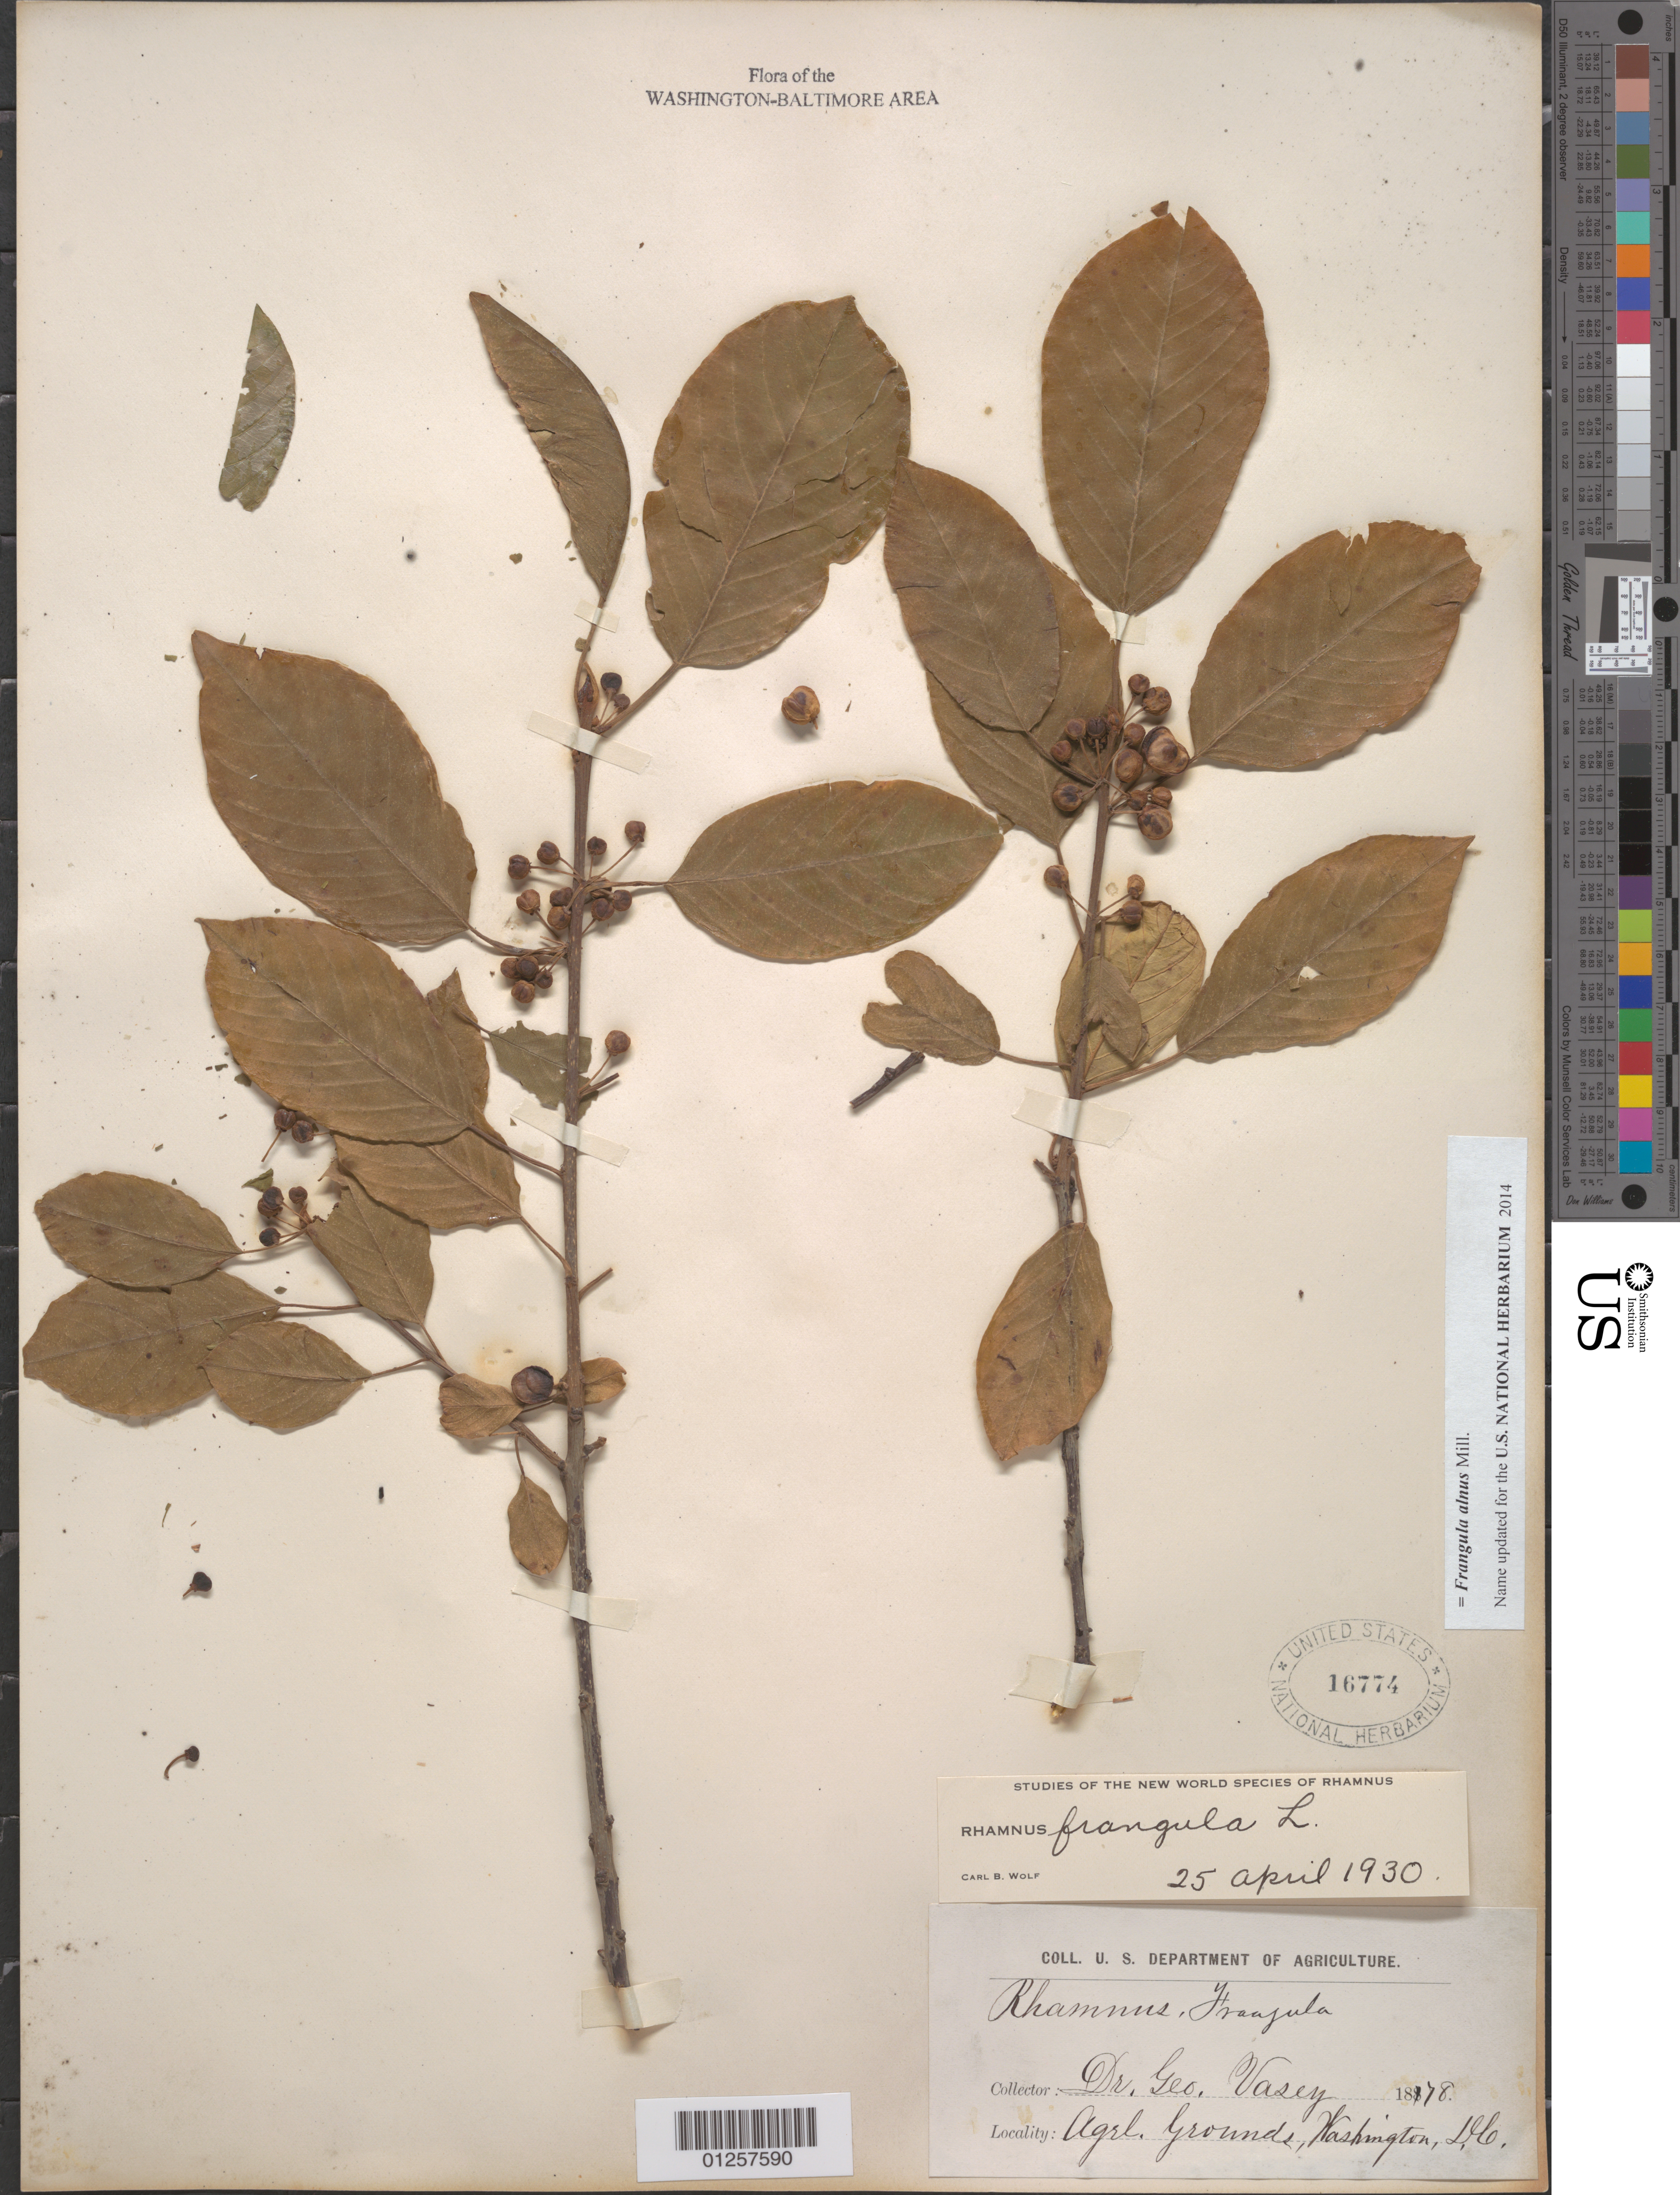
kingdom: Plantae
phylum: Tracheophyta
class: Magnoliopsida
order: Rosales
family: Rhamnaceae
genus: Frangula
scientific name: Frangula alnus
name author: Mill.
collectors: G. R. Vasey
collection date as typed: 1878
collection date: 1878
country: United States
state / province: District of Columbia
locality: Agricultural Grounds, Washington, D.C.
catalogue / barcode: US 16774